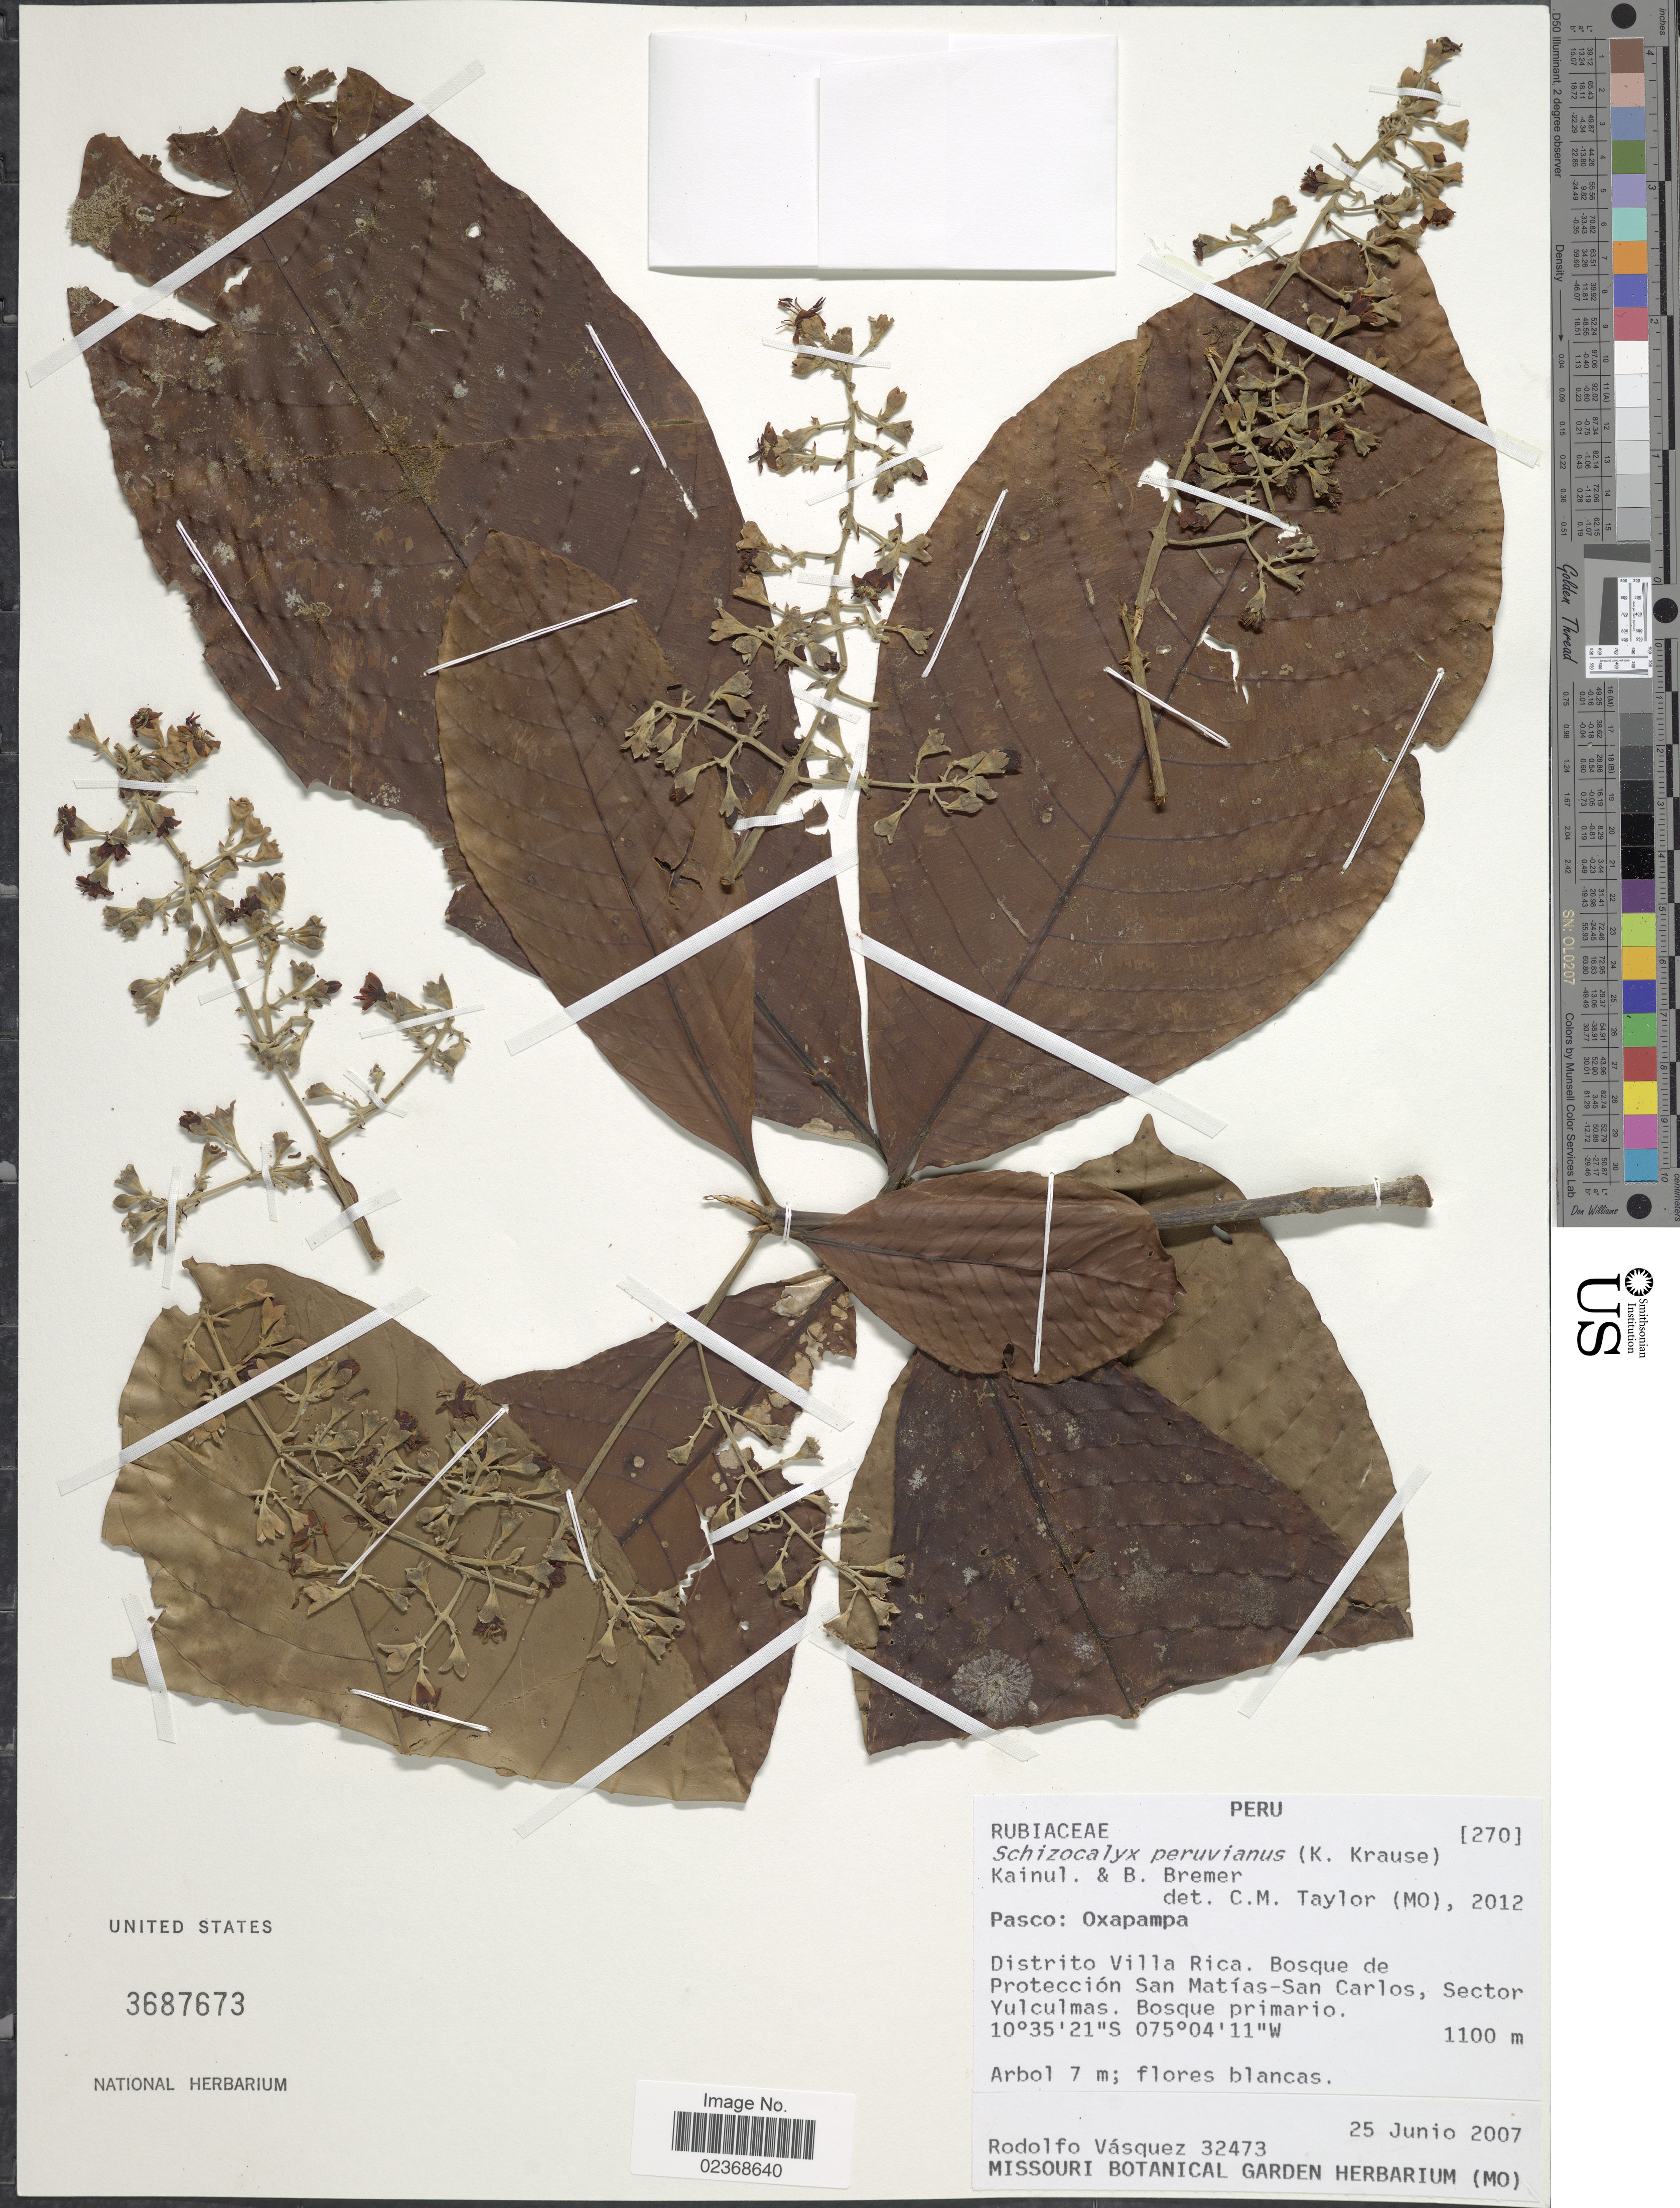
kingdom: Plantae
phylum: Tracheophyta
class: Magnoliopsida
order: Gentianales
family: Rubiaceae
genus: Schizocalyx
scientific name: Schizocalyx peruvianus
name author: (K. Krause) Kainul. & B. Bremer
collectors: R. Vásquez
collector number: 32473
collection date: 2007-06-25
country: Peru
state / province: Pasco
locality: Oxapampa, Distrito Villa Rica. Bosque de Proteccion San Matias-San Carlos, Sector Yulculmas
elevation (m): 1100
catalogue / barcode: US 3687673